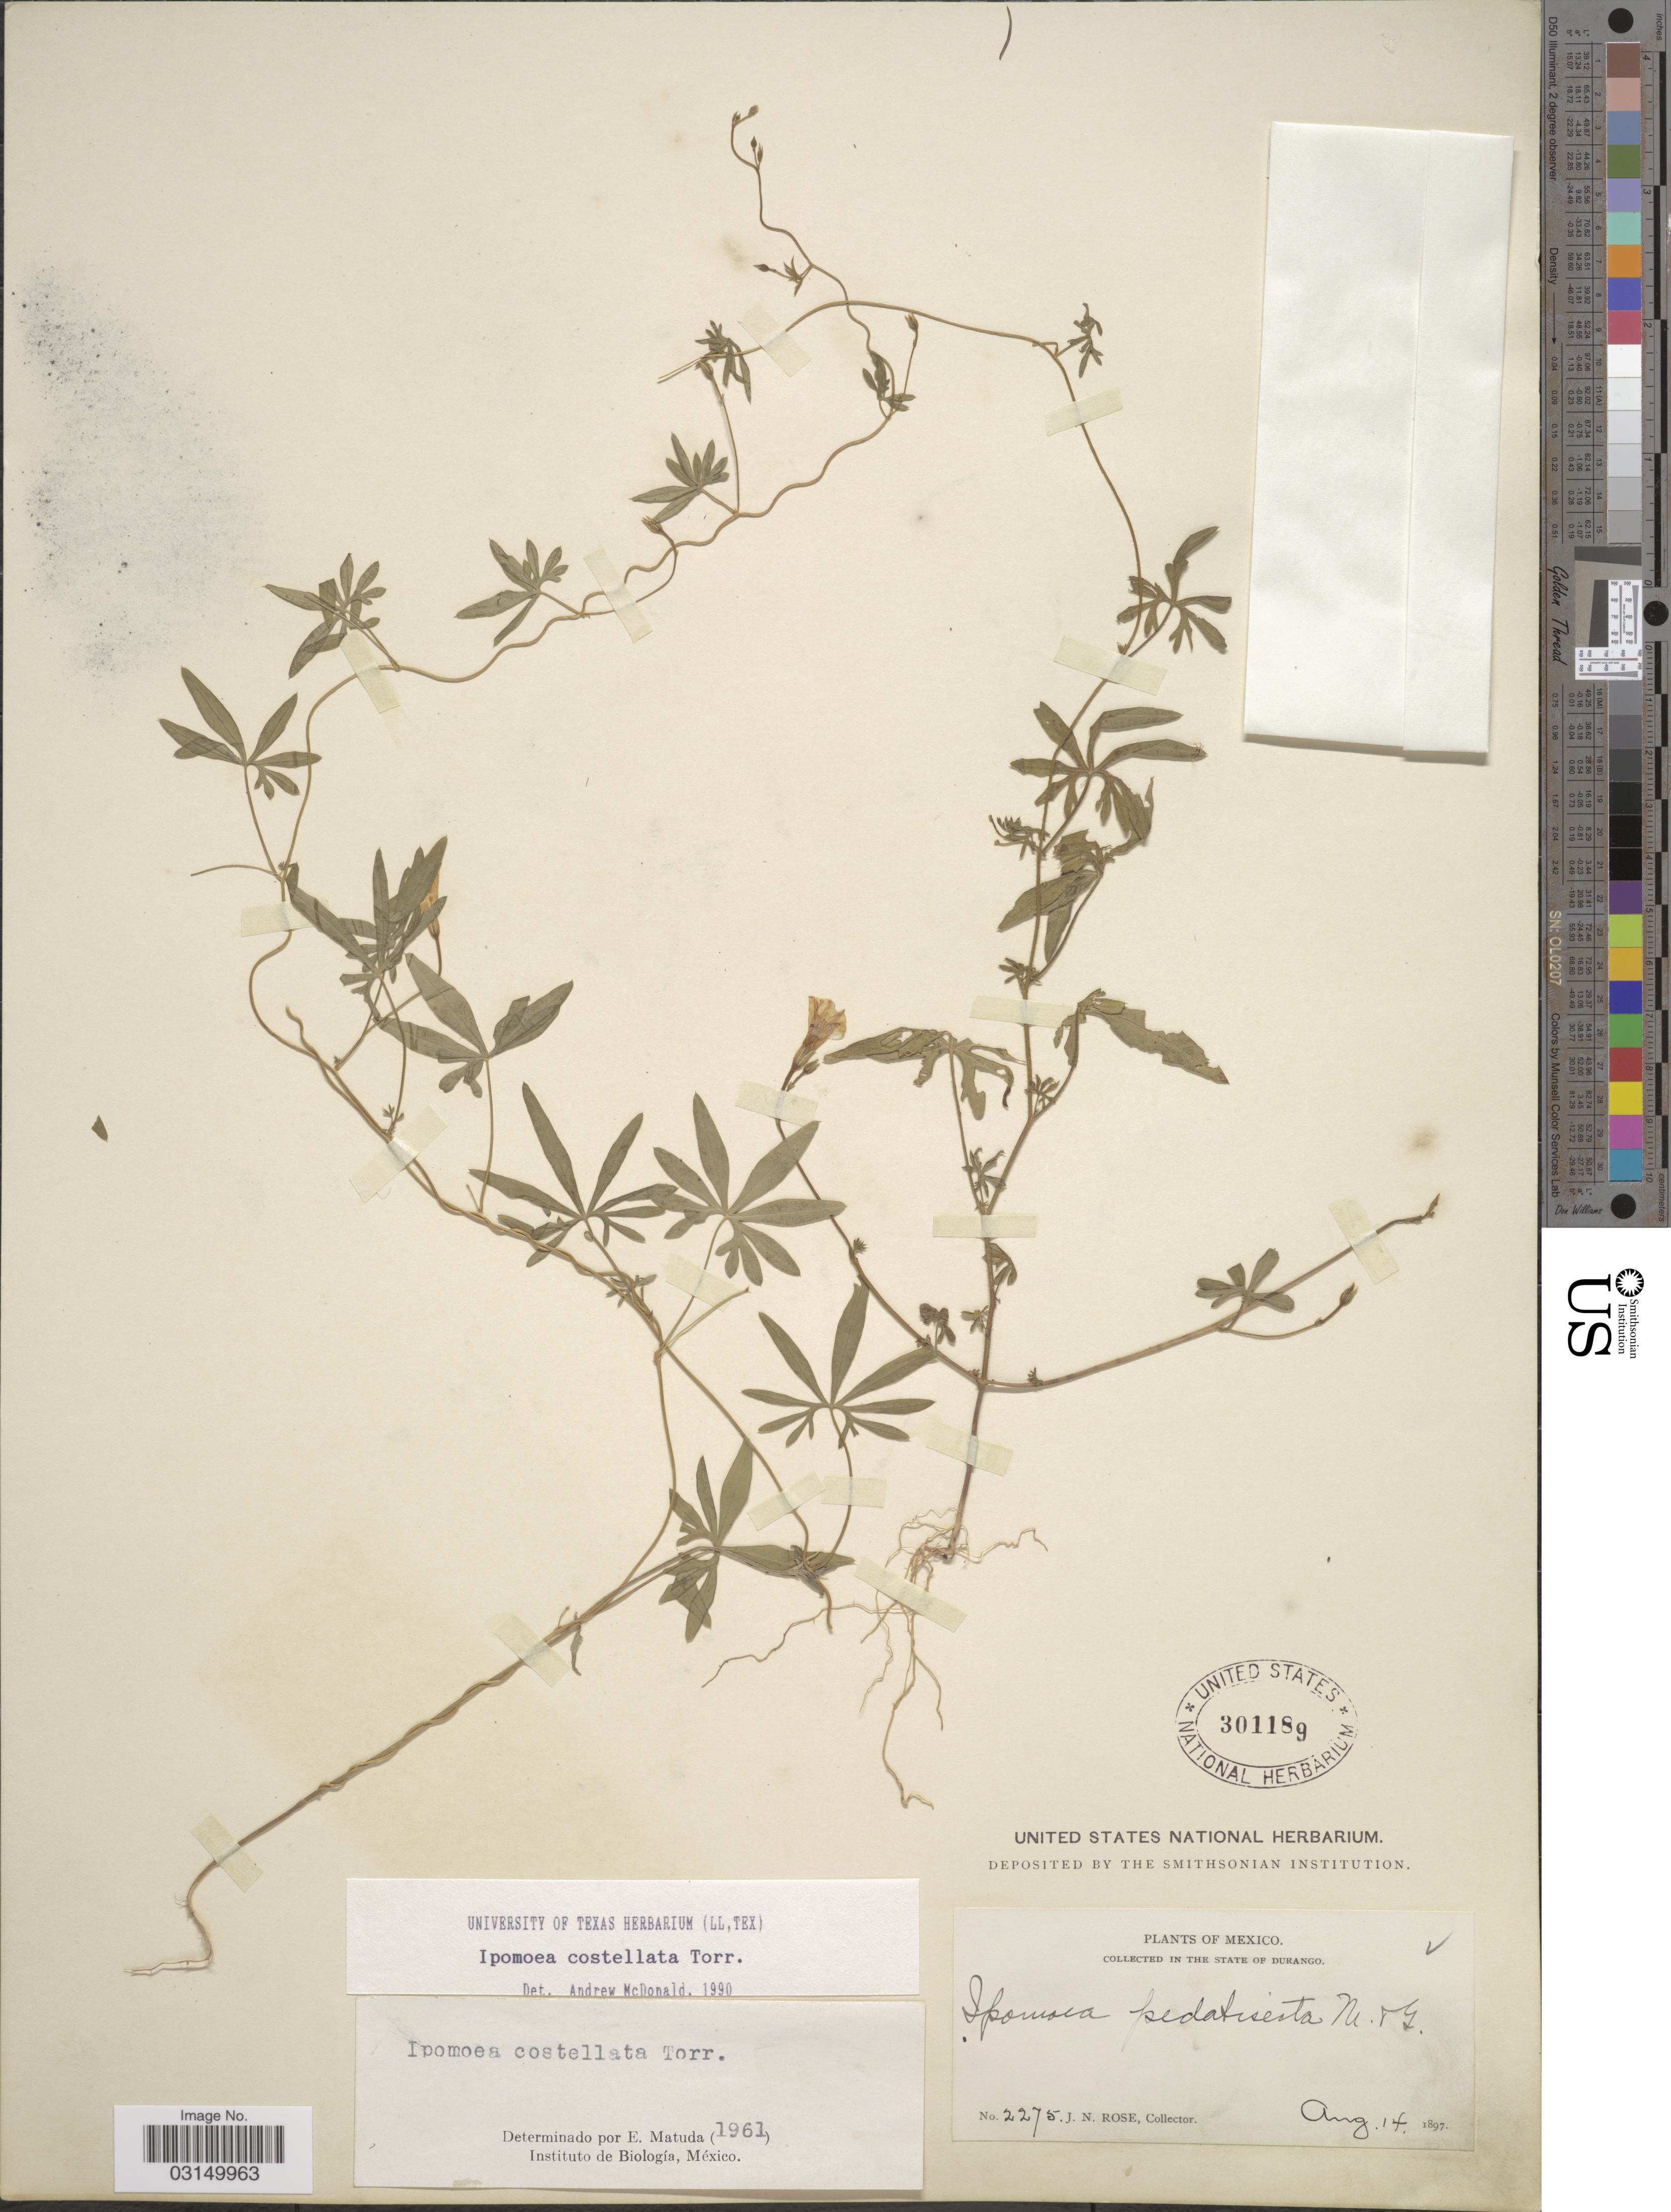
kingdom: Plantae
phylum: Tracheophyta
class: Magnoliopsida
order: Solanales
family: Convolvulaceae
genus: Ipomoea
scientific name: Ipomoea costellata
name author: Torr.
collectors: J. N. Rose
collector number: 2275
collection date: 1897-08-14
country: Mexico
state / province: Durango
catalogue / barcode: US 301189